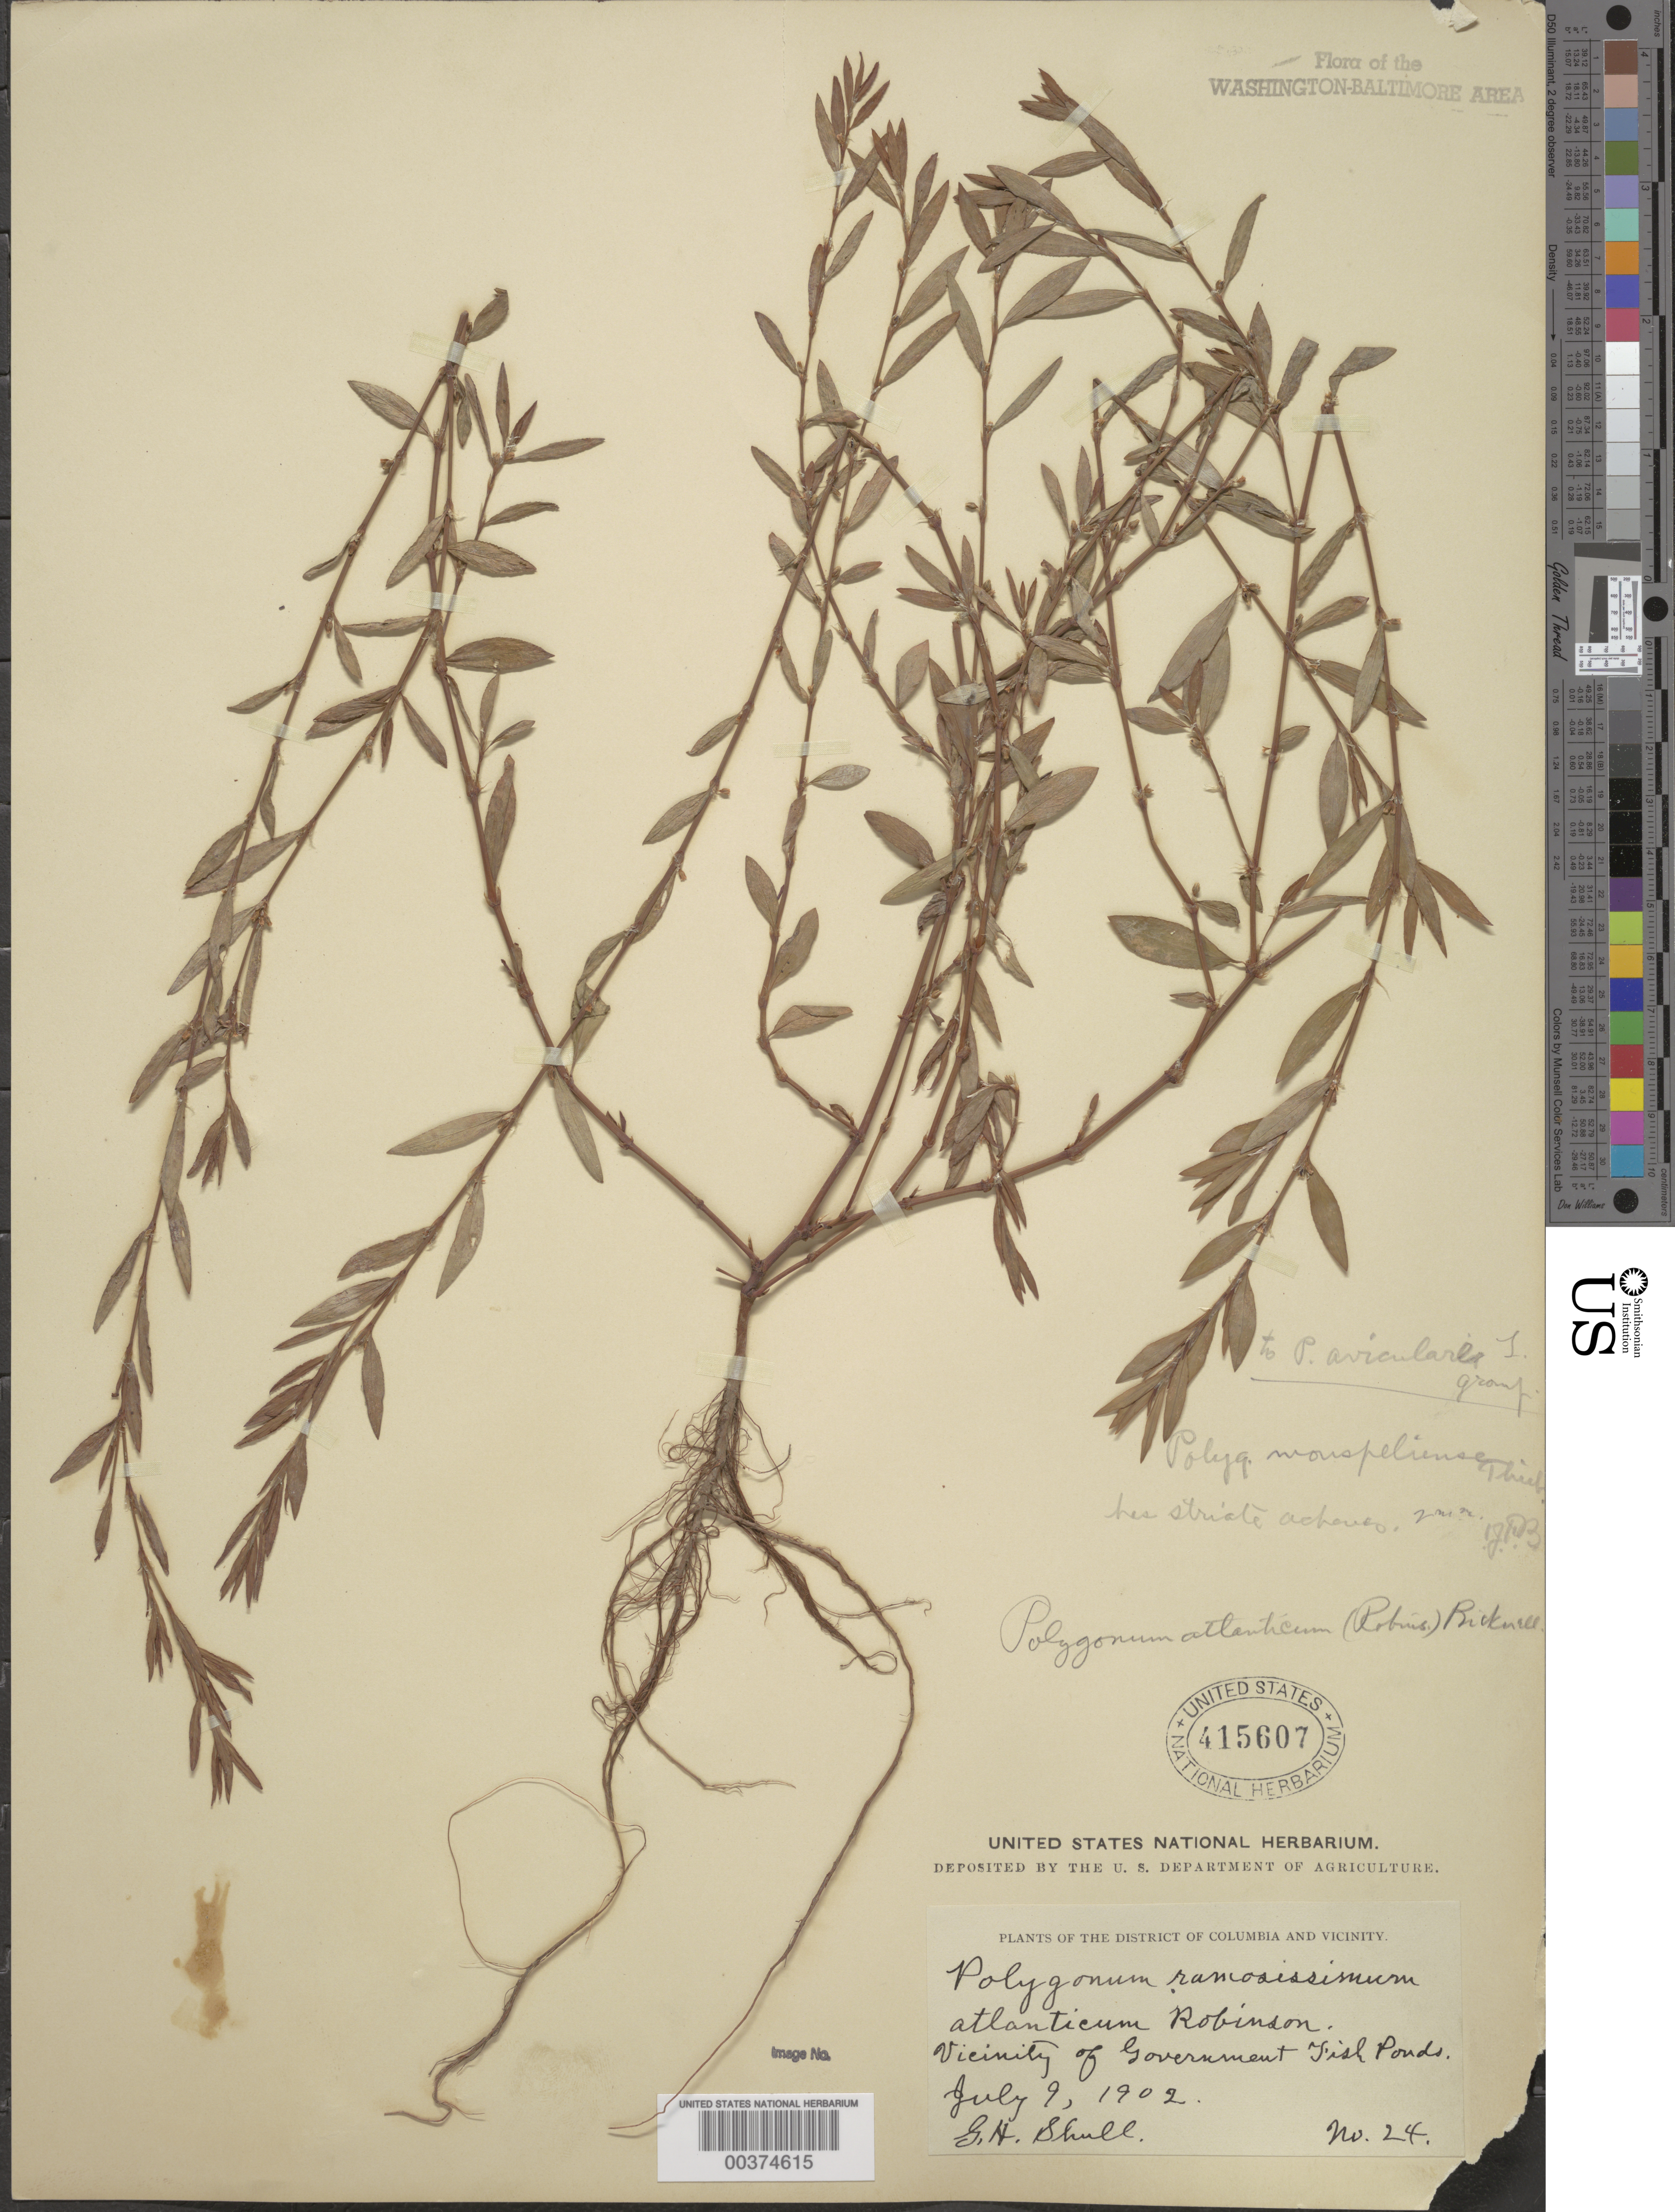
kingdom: Plantae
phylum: Tracheophyta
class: Magnoliopsida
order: Caryophyllales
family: Polygonaceae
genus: Polygonum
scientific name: Polygonum ramosissimum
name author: Michx.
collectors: G. H. Shull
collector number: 24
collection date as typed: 09 Jul 1902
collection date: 1902-07-09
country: United States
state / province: District of Columbia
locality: Government Fish Ponds vicinity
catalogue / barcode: US 415607